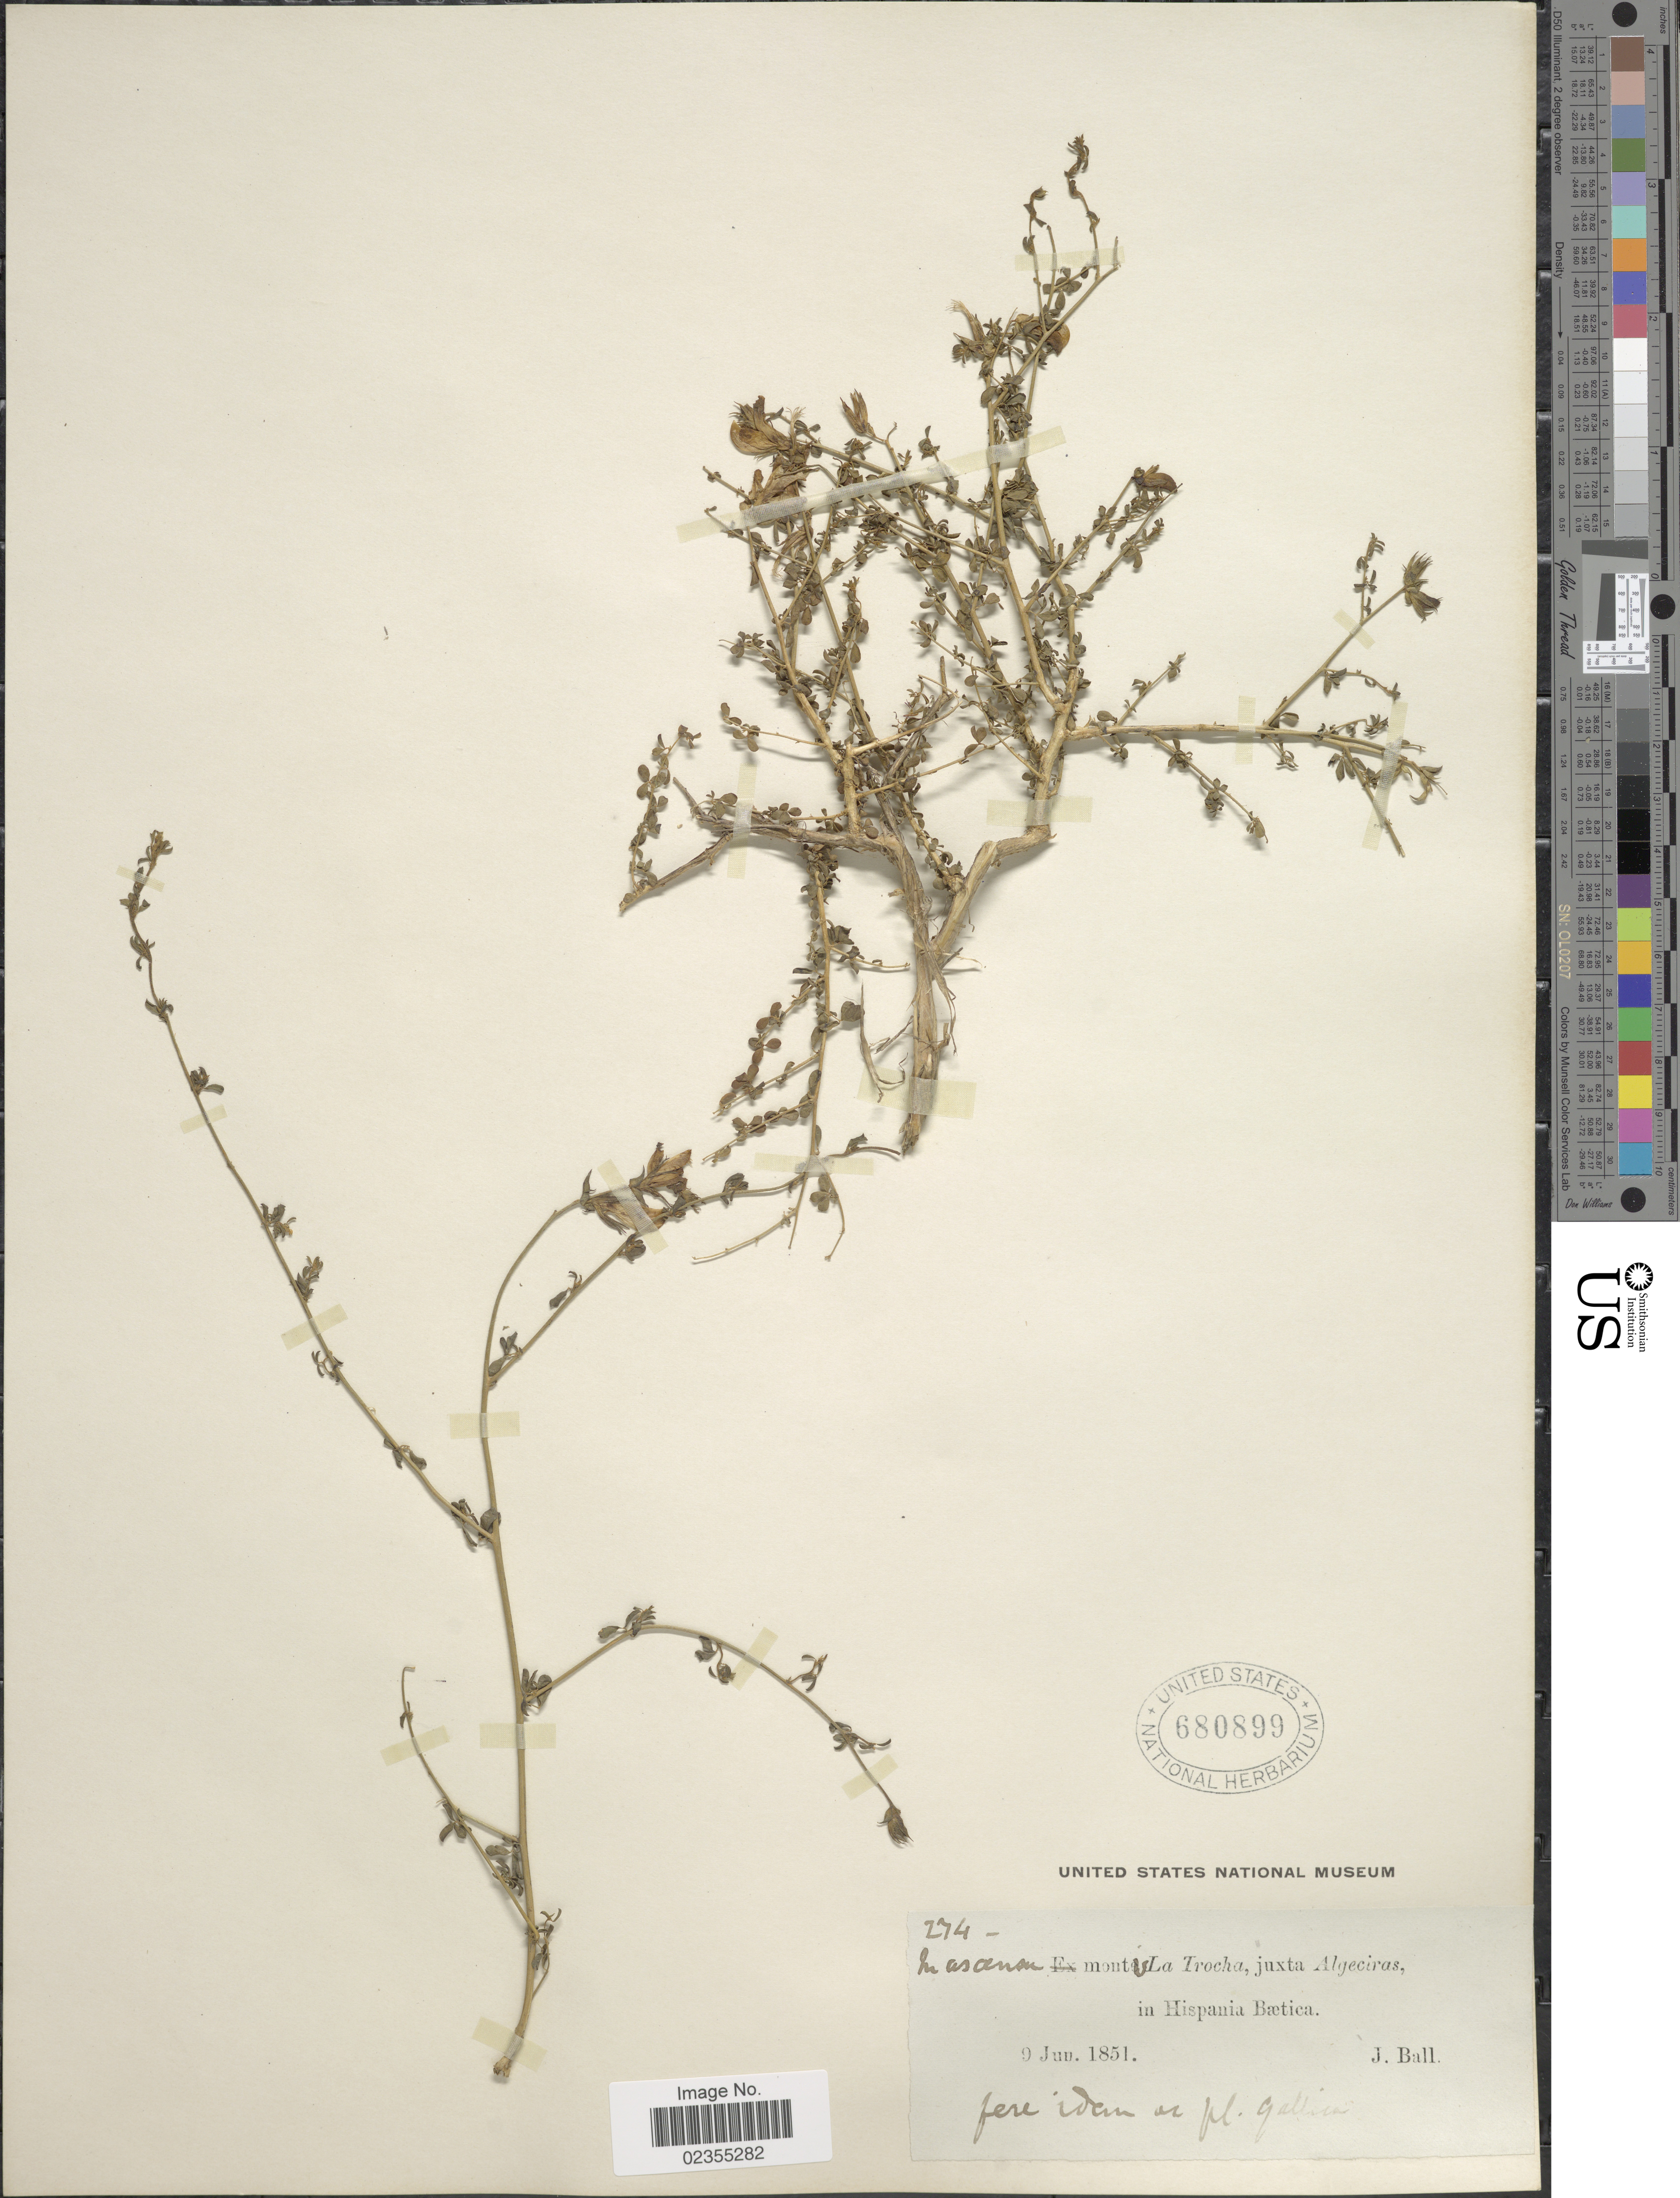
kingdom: Plantae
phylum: Tracheophyta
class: Magnoliopsida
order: Fabales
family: Fabaceae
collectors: J. Ball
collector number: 274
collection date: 1851-06-09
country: Spain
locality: In asana montu La Trocha, juxta Algeciras, in Hispania Bætica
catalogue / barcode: US 680899